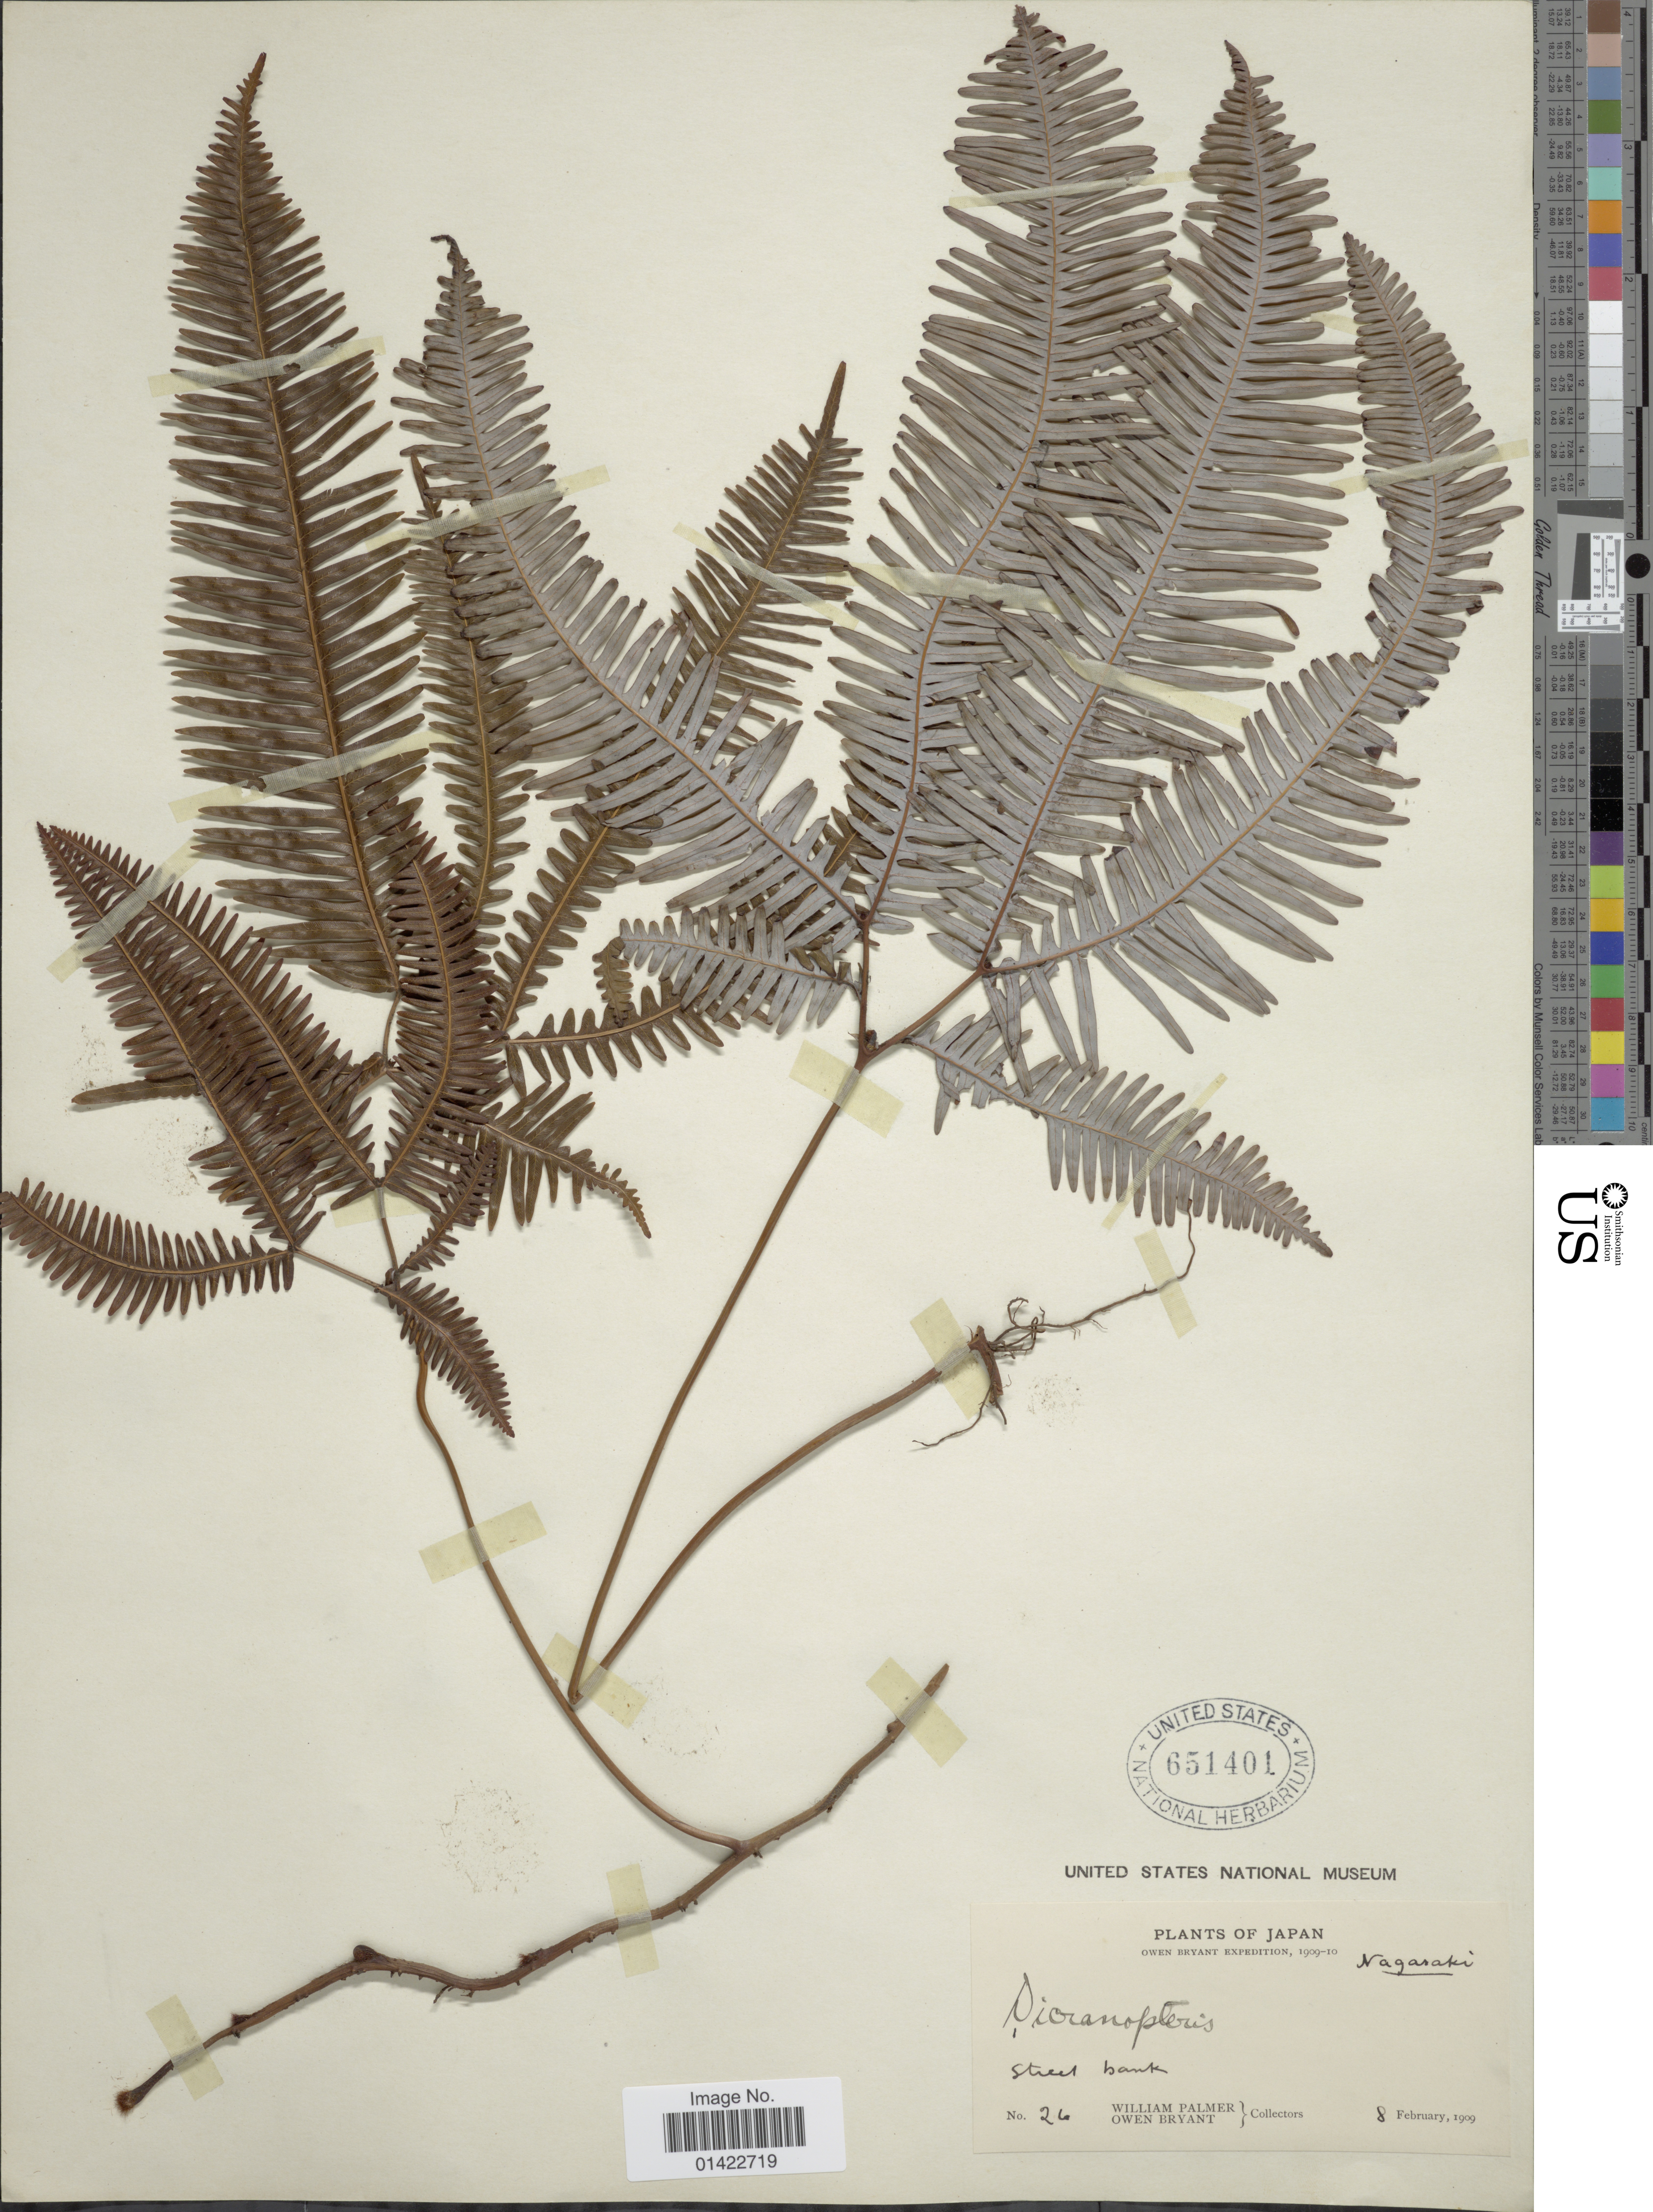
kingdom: Plantae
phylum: Tracheophyta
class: Polypodiopsida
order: Gleicheniales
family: Gleicheniaceae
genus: Sticherus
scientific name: Sticherus sp.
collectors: W. Palmer & O. Bryant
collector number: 26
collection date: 1909-02-08/1910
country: Japan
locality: Nagasaki. Street bank.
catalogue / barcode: US 651401